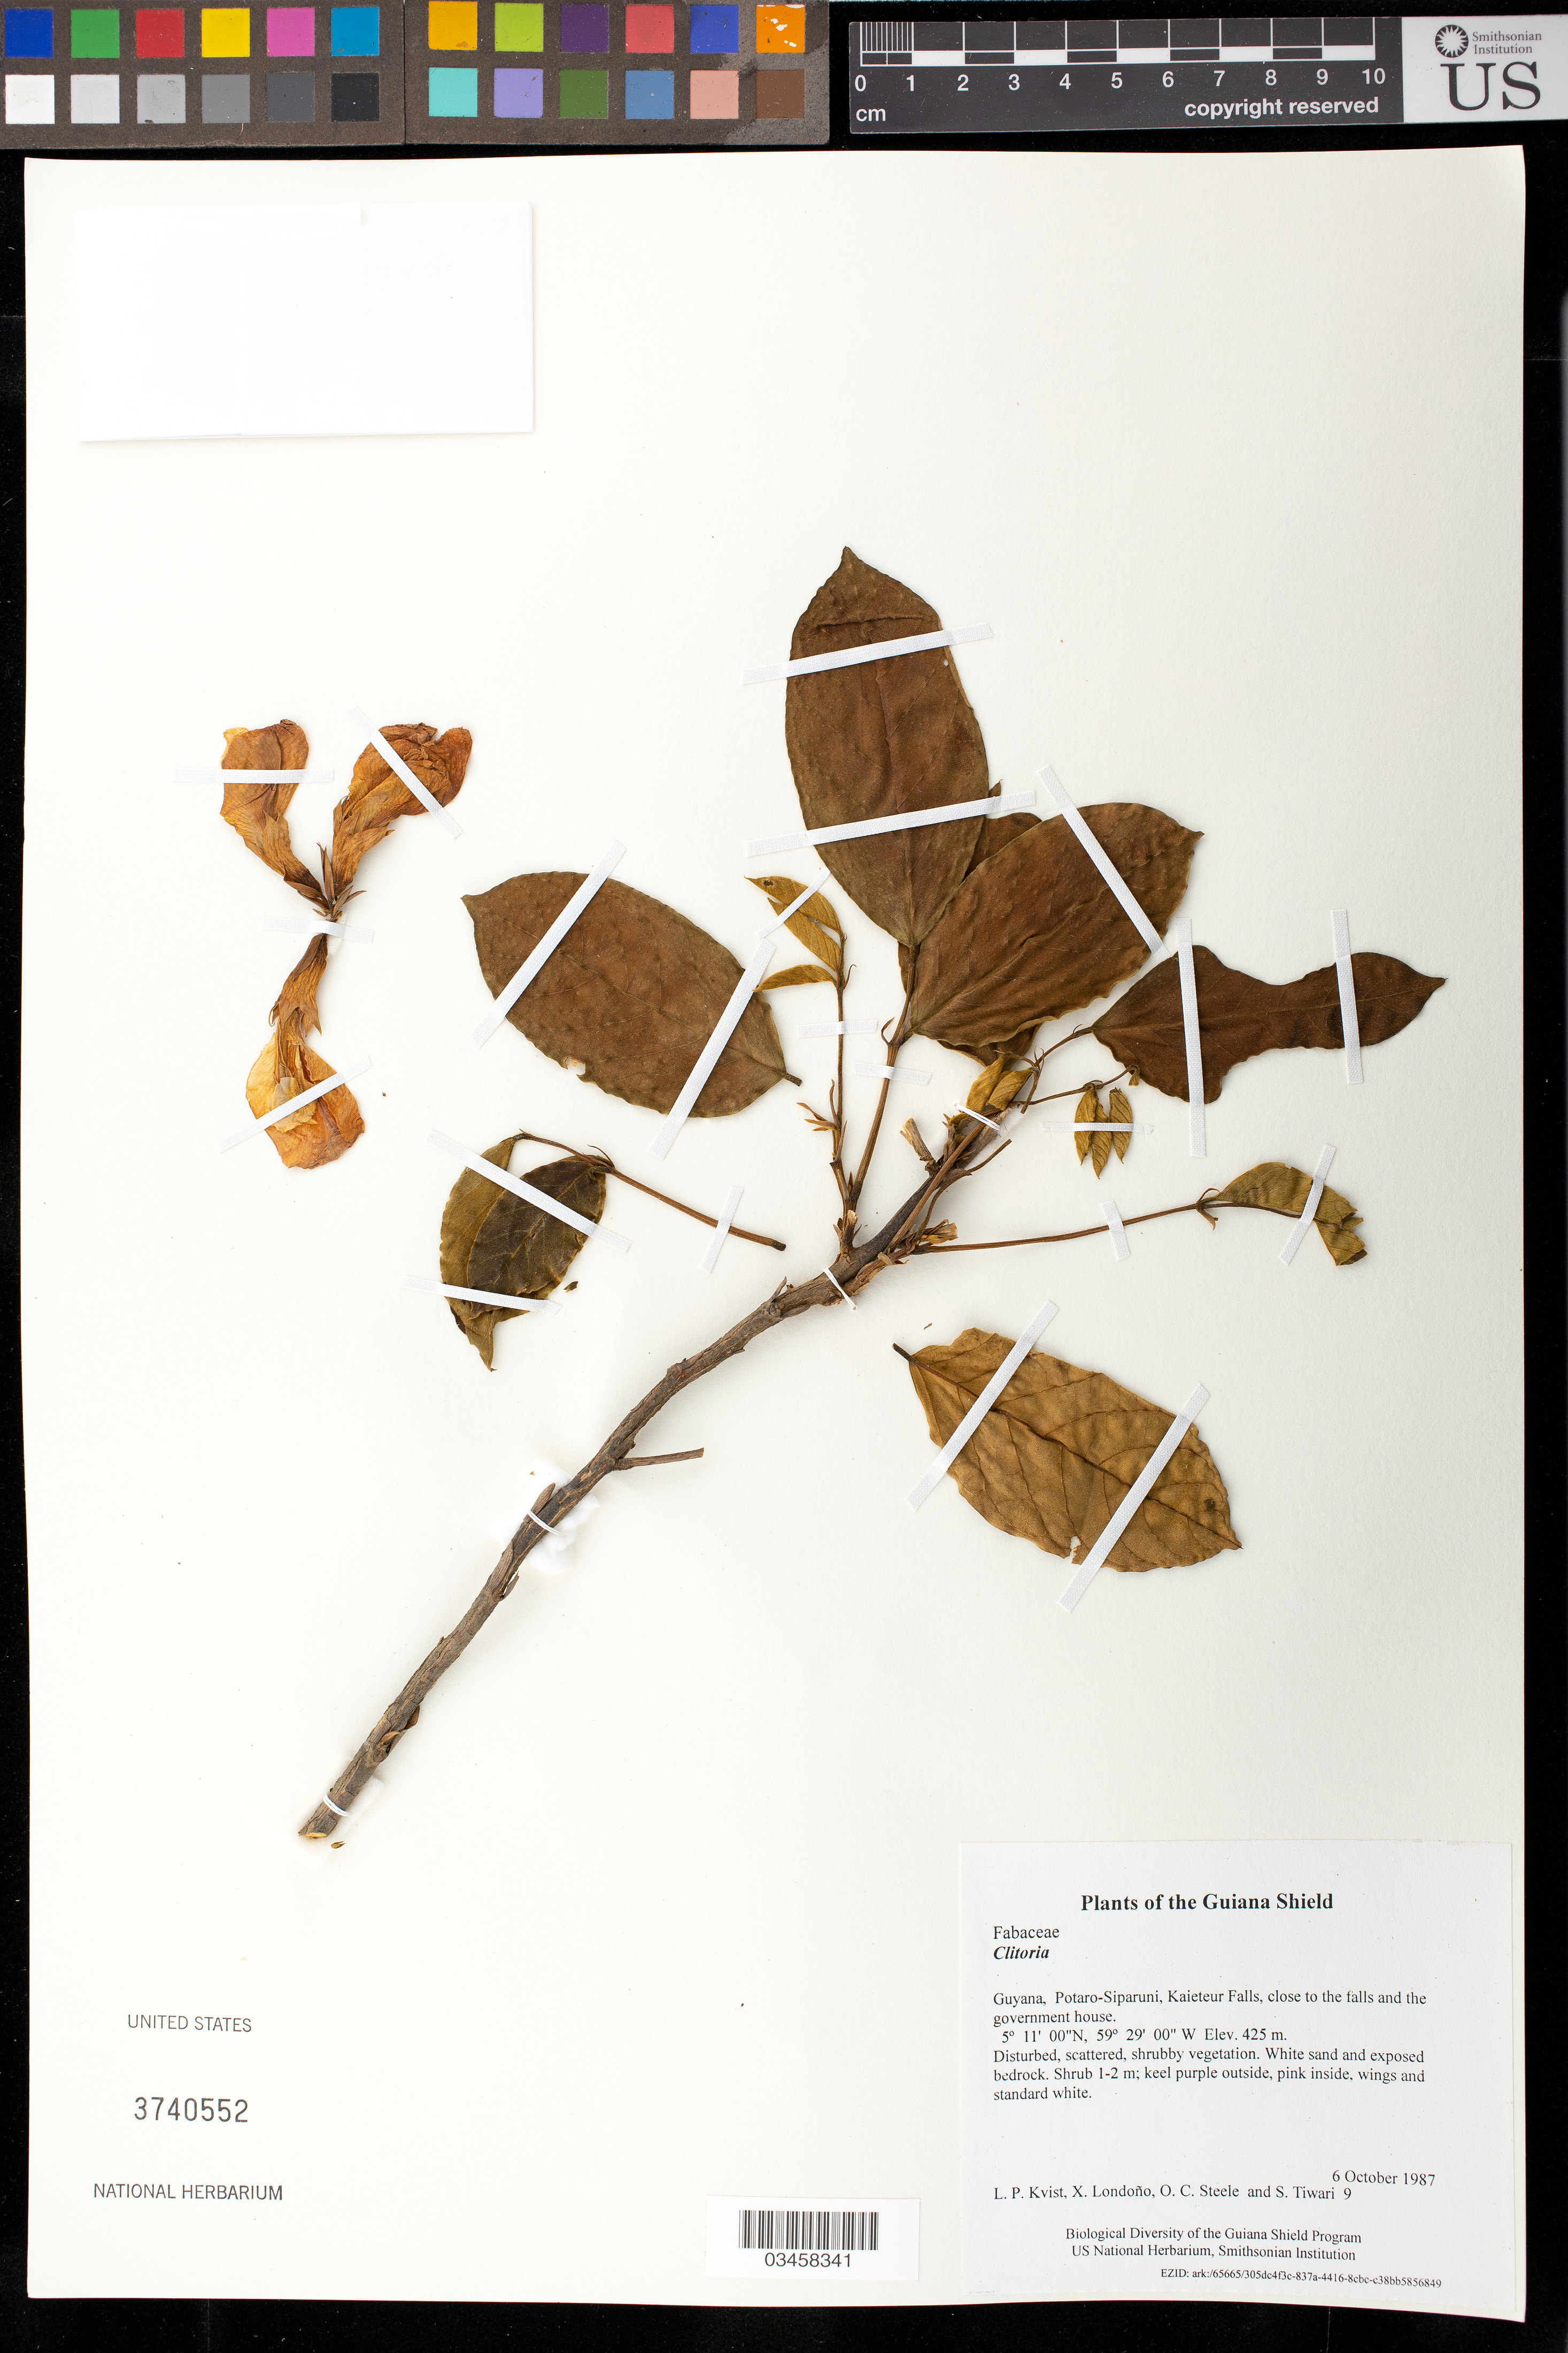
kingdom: Plantae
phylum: Tracheophyta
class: Magnoliopsida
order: Fabales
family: Fabaceae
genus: Clitoria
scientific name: Clitoria sp.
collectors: L. P. Kvist, X. Londoño, O. C. Steele & S. Tiwari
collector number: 9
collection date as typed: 6 October 1987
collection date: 1987-10-06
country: Guyana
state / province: Potaro-Siparuni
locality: Kaieteur Falls, close to the falls and the government house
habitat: Disturbed, scattered, shrubby vegetation. White sand and exposed bedrock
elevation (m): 425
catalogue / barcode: US 3740552